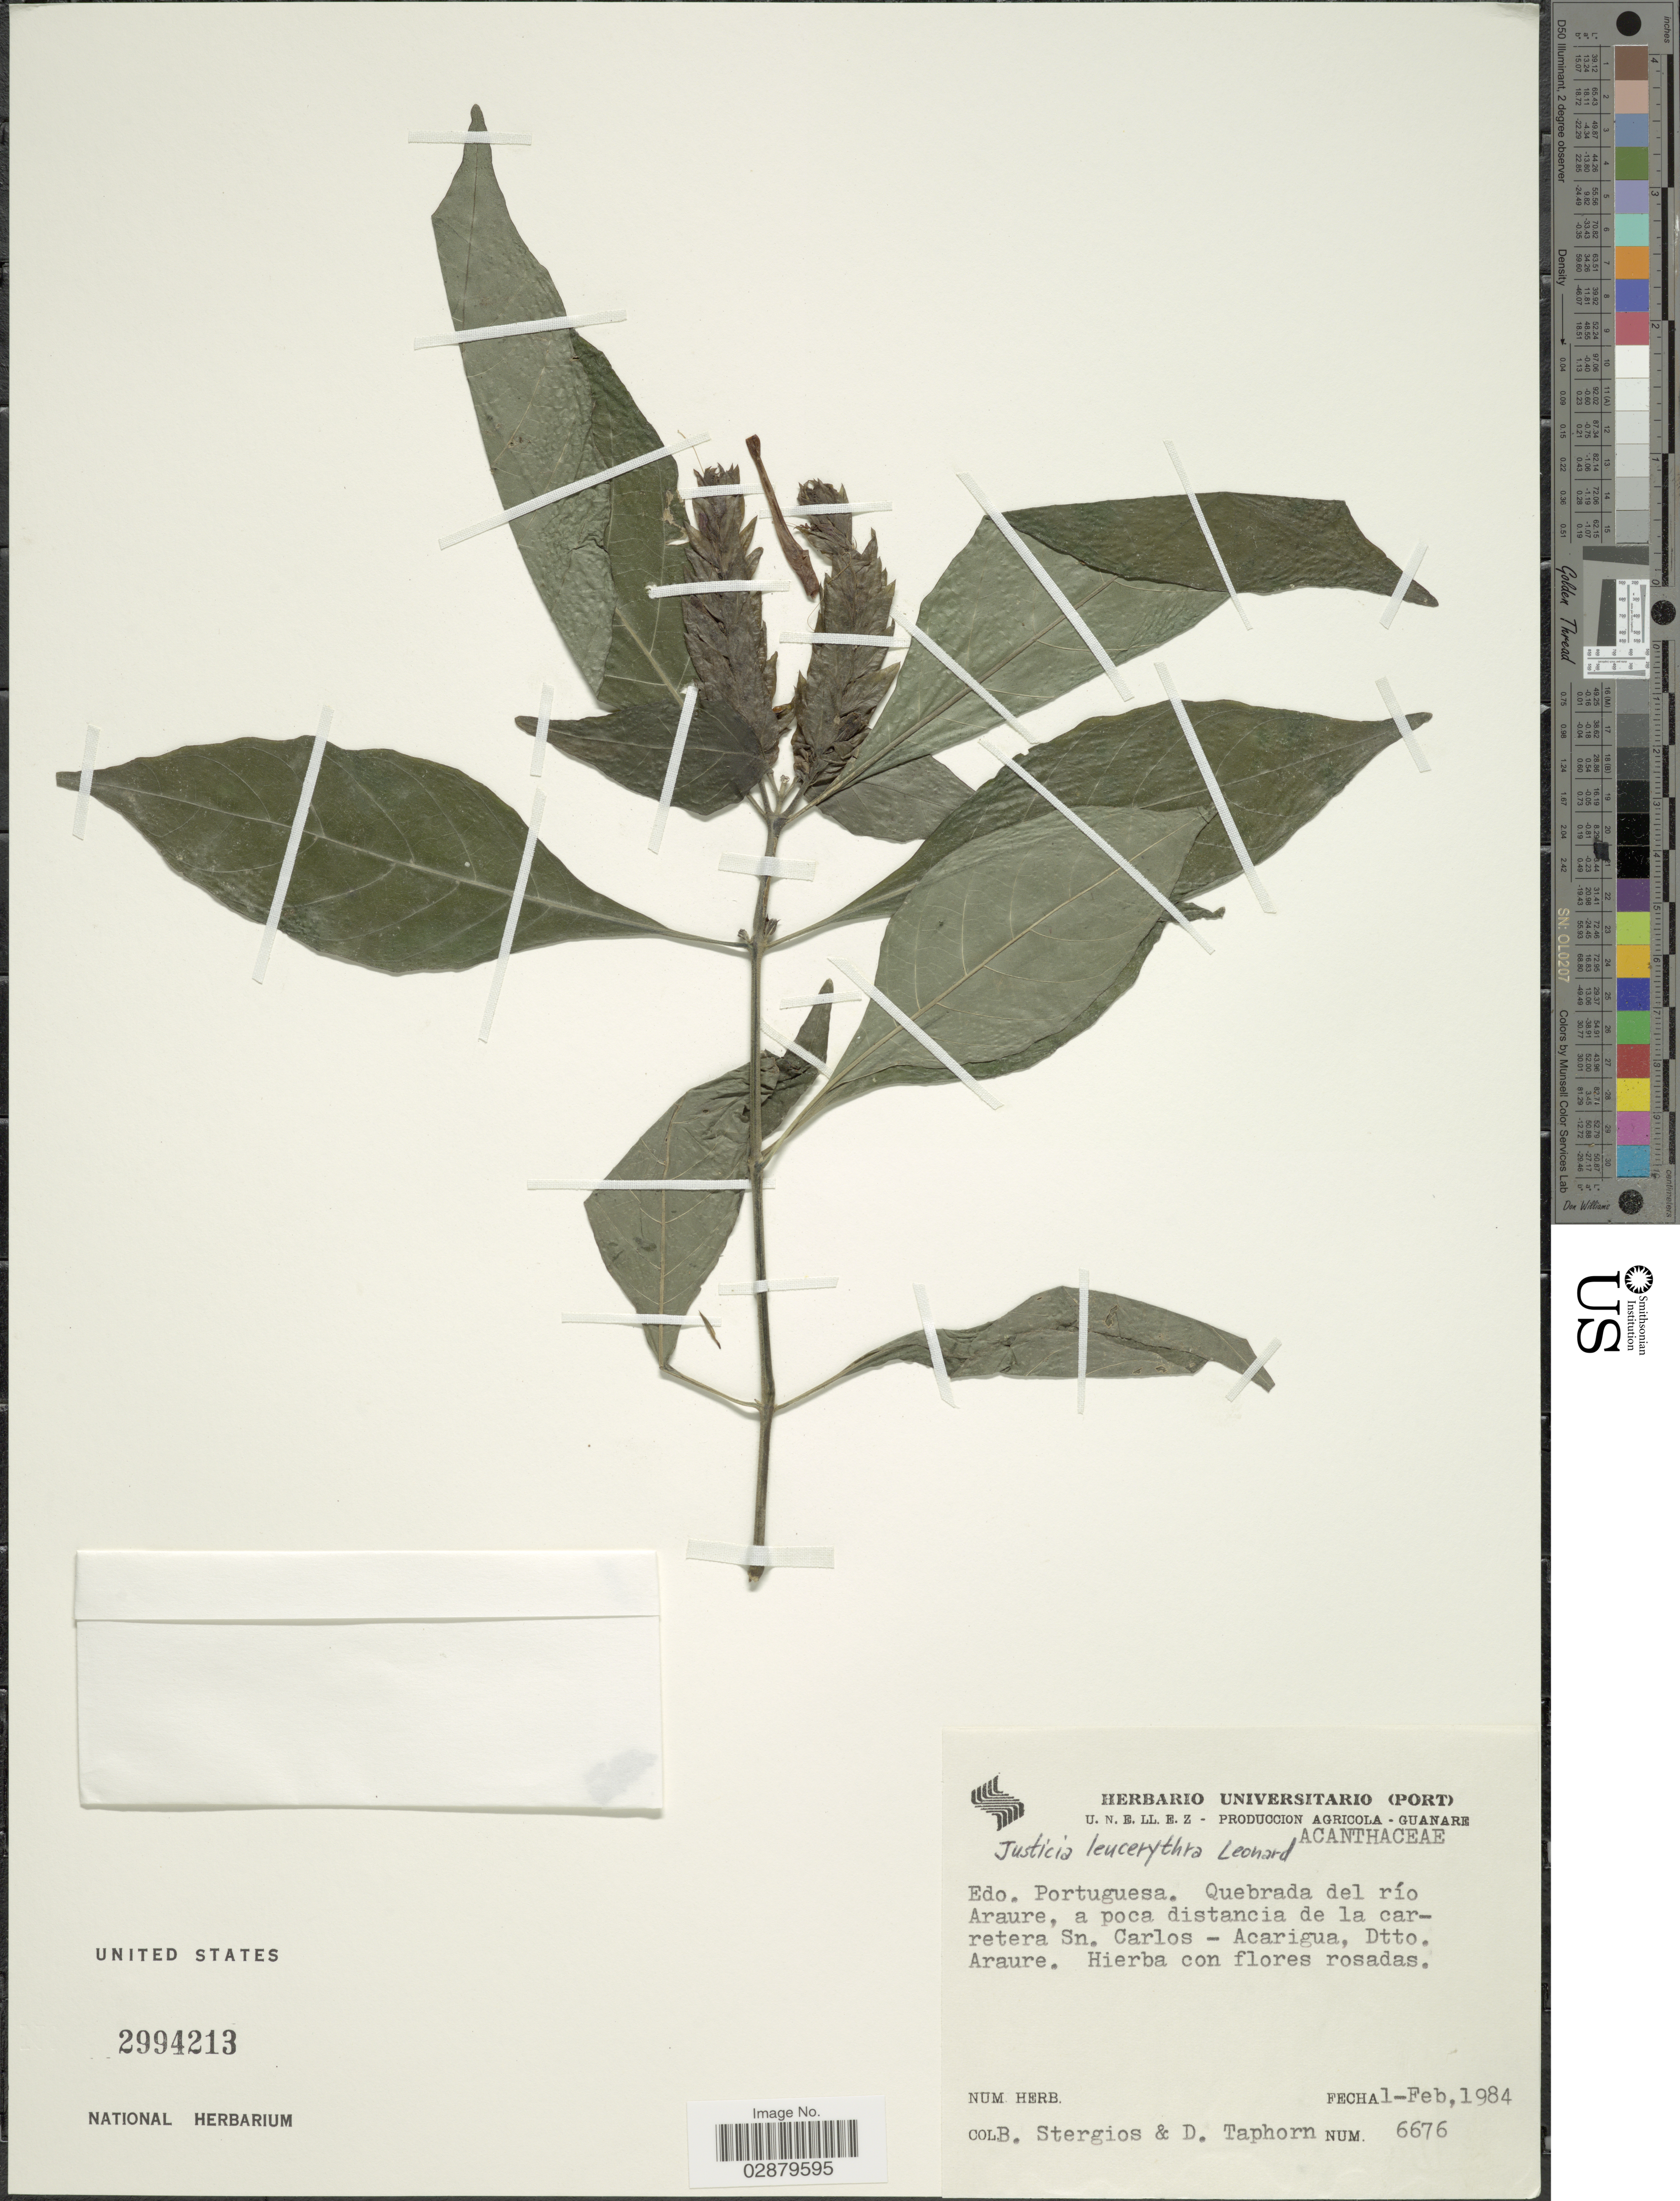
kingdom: Plantae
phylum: Tracheophyta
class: Magnoliopsida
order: Lamiales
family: Acanthaceae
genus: Justicia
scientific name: Justicia leucerythra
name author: Leonard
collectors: B. G. Stergios & D. Taphorn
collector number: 6676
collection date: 1984-02-01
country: Venezuela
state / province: Portuguesa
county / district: Araure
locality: Quebrada del río Araure, a poca distancia de la carretera Sn. Carlos - Acarigua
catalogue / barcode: US 2994213